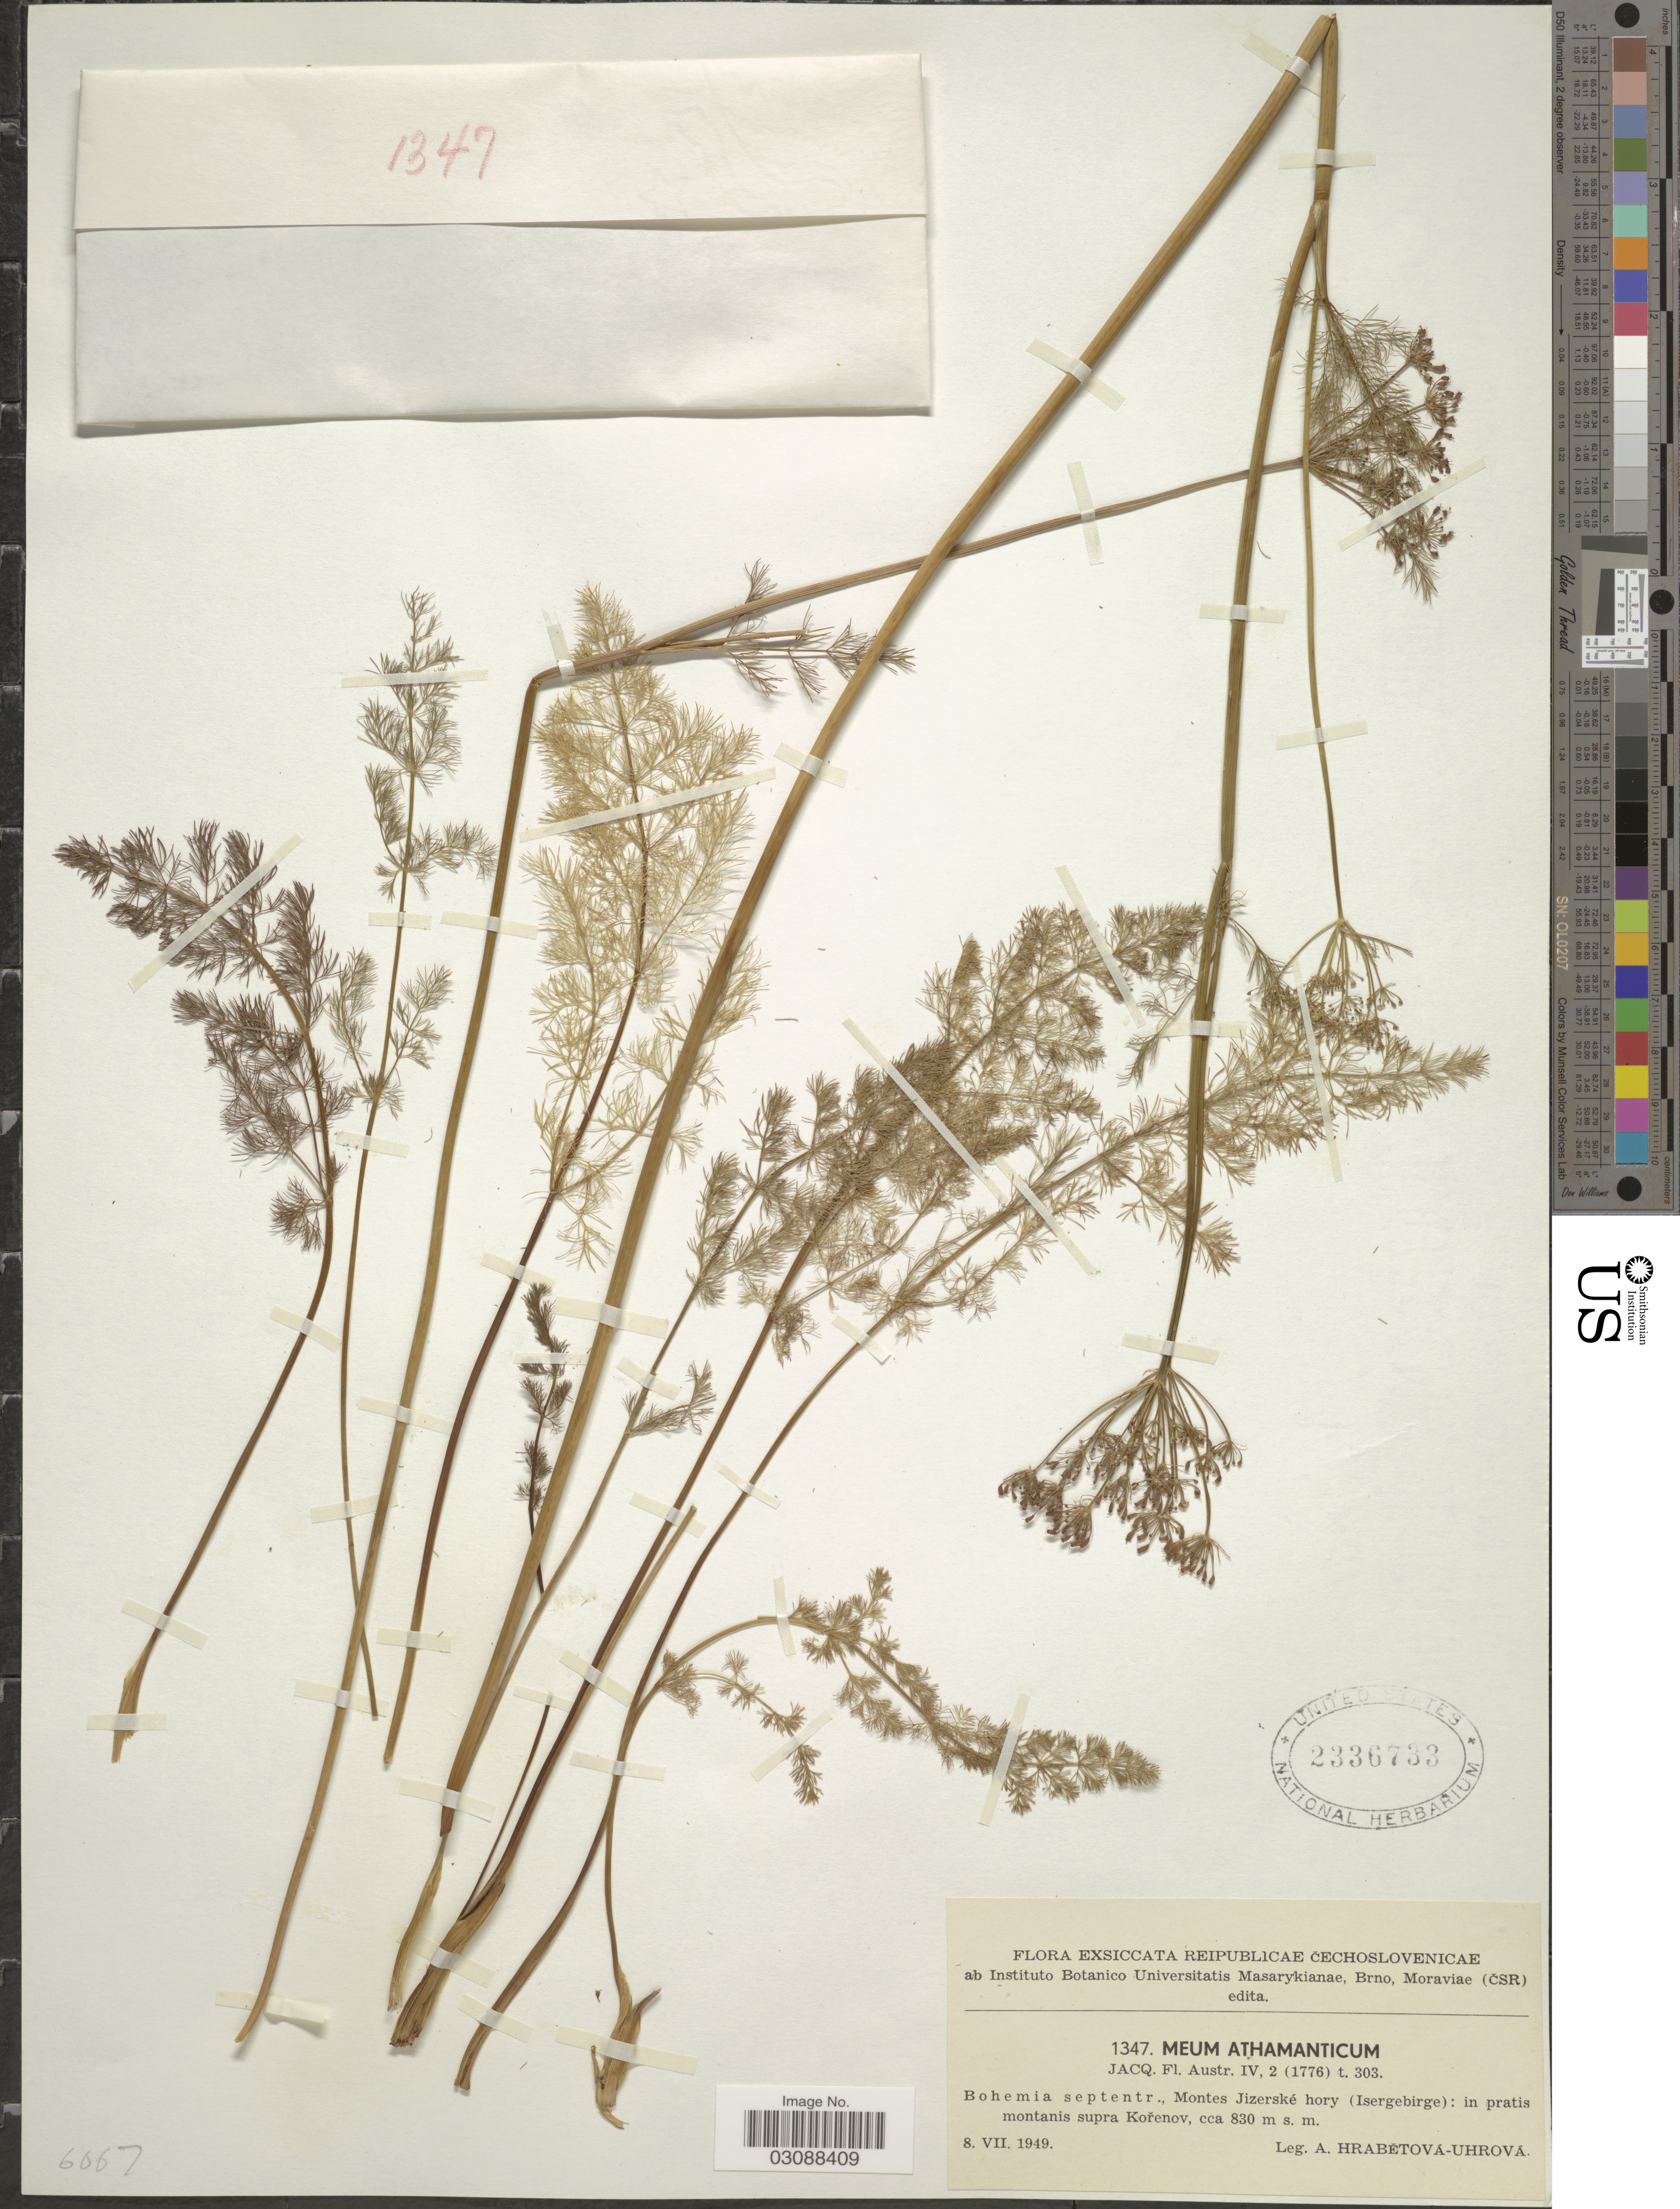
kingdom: Plantae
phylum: Tracheophyta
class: Magnoliopsida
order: Apiales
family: Apiaceae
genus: Meum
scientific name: Meum athamanticum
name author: Jacq.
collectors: A. Hrabetova-Uhrova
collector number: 1347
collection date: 1949-07-08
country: Czechia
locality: Reipublicae Cechoslovenicae. Bohemia septentr., Montes Jizerské hory (Isergebirge): in pratis montanis supra Korenov.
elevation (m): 830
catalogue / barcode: US 2336733